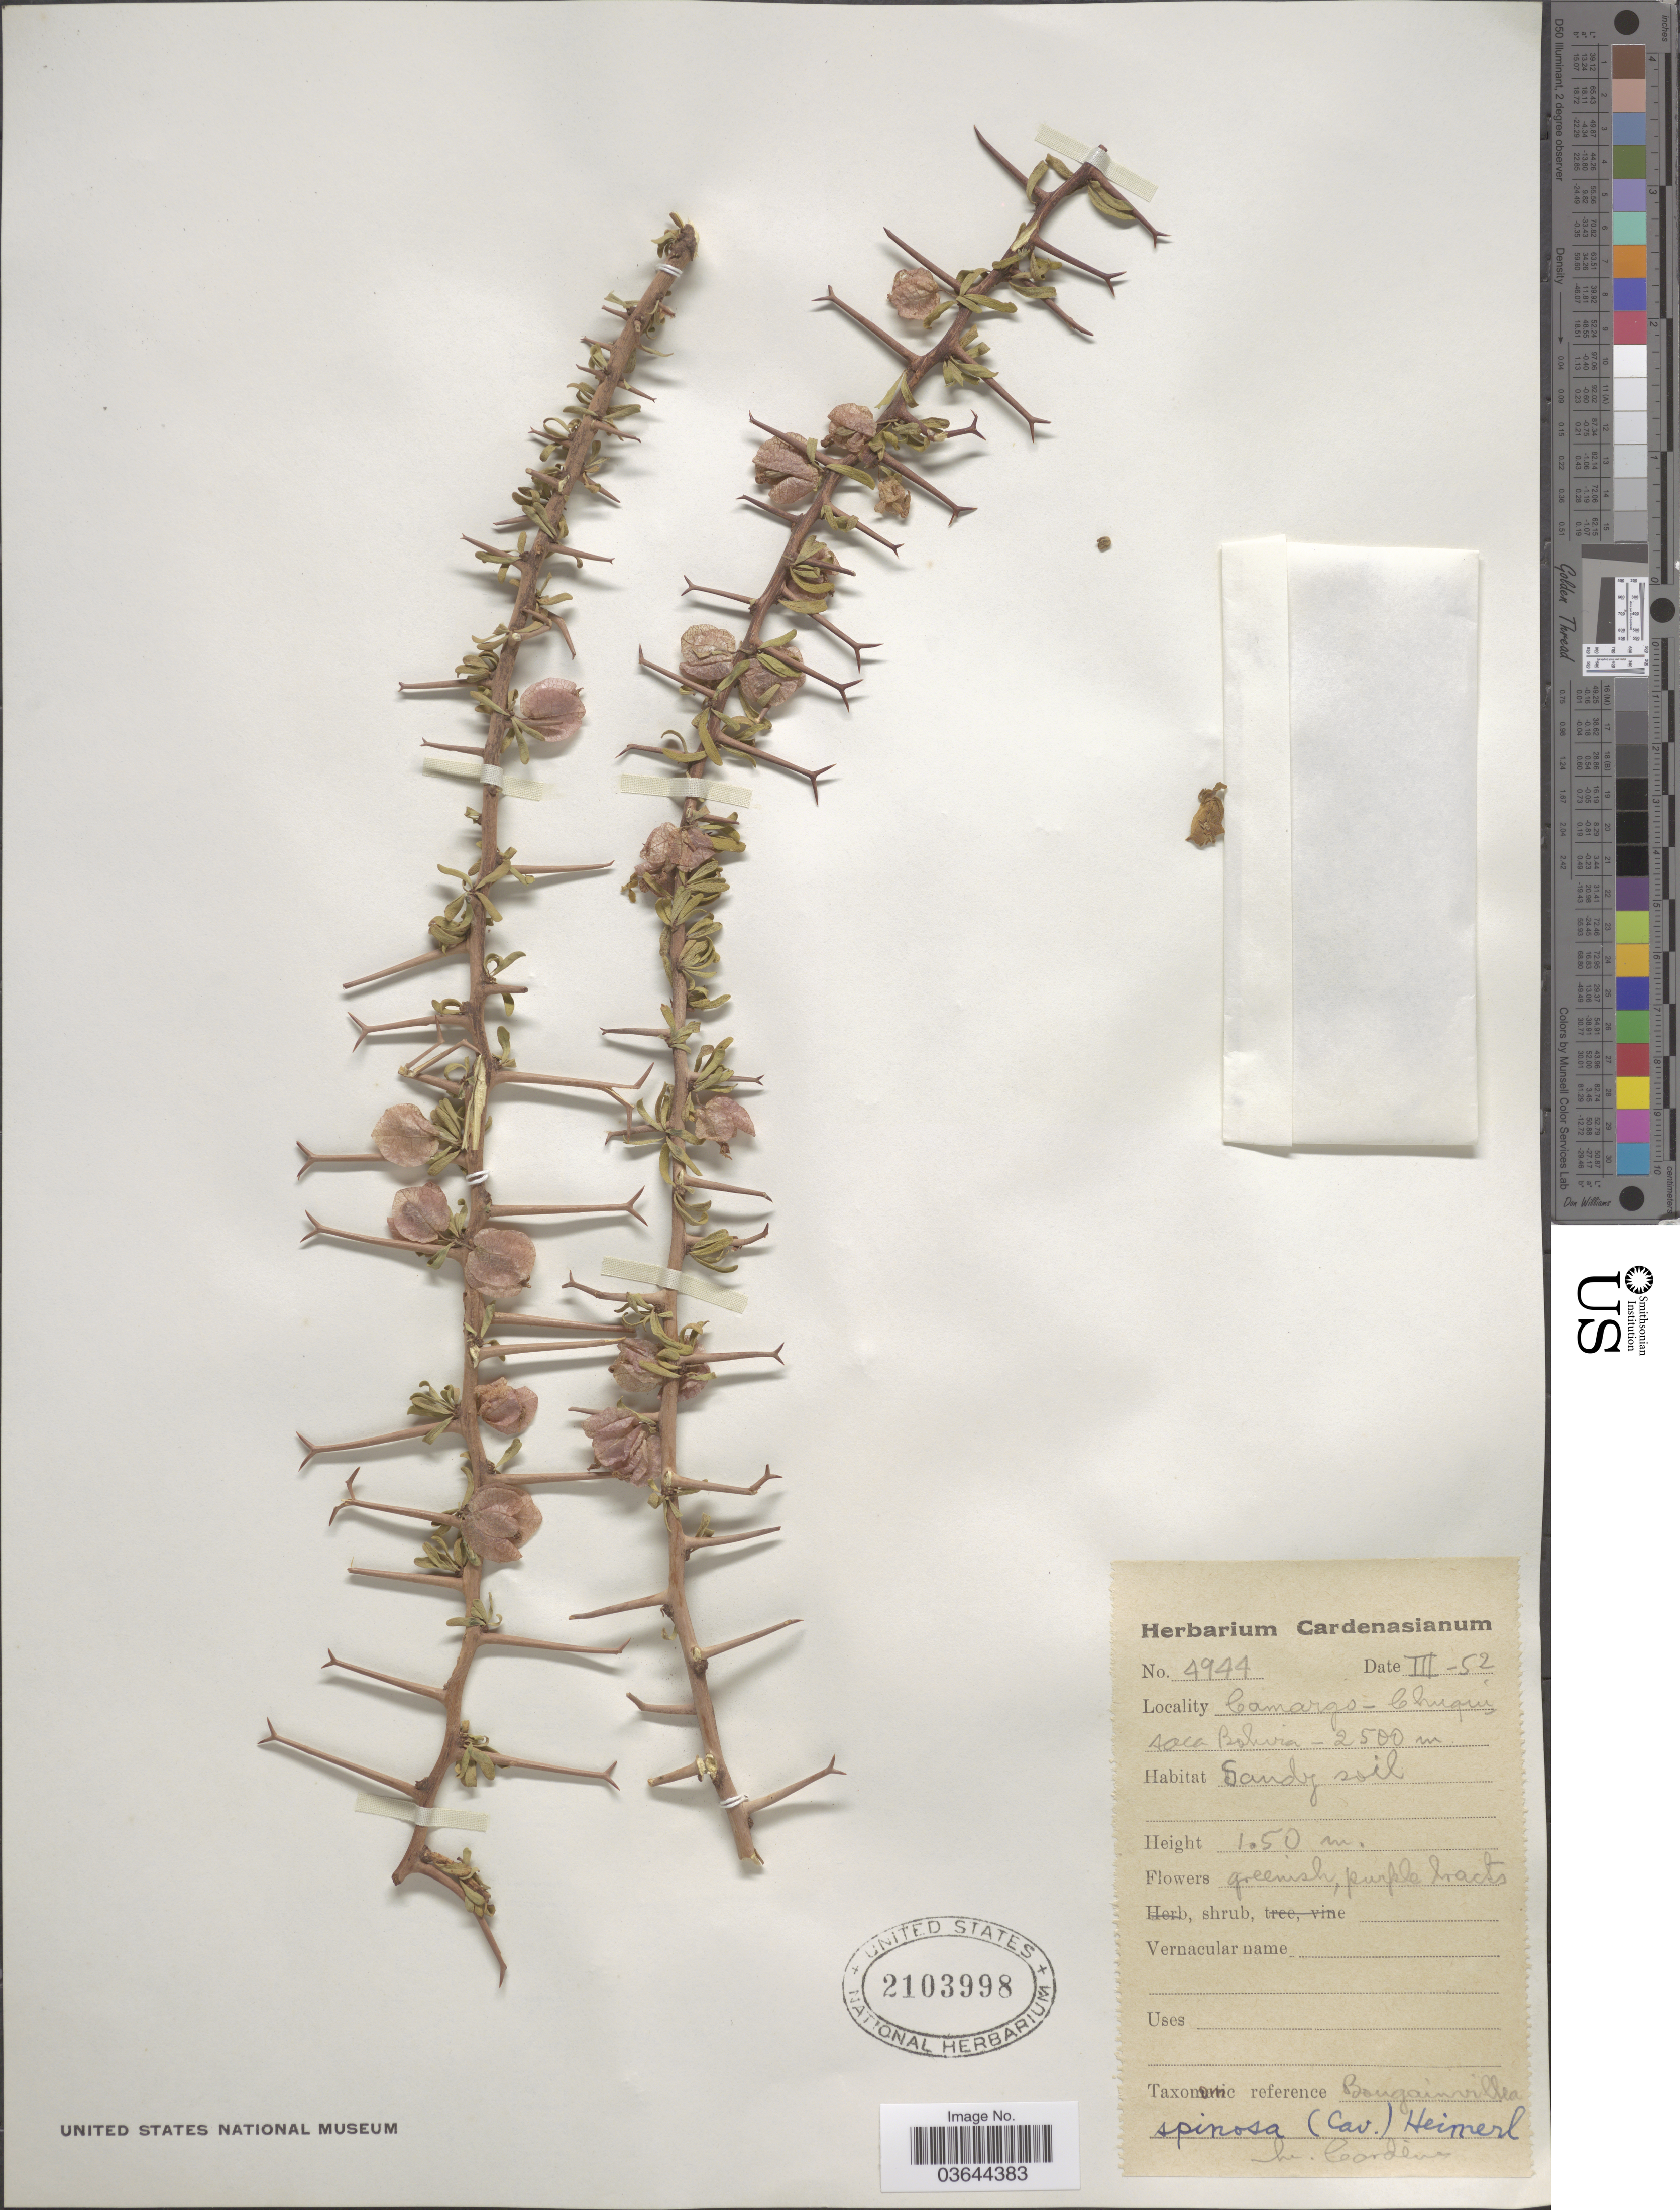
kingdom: Plantae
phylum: Tracheophyta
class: Magnoliopsida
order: Caryophyllales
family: Nyctaginaceae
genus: Bougainvillea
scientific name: Bougainvillea spinosa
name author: (Cav.) Heimerl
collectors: ex herb. Cardenasianum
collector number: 4944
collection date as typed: Transcribed d/m/y: /3/52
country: Bolivia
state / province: Chuquisaca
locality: Camargo-Chuquisaca.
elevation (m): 2500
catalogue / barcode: US 2103998